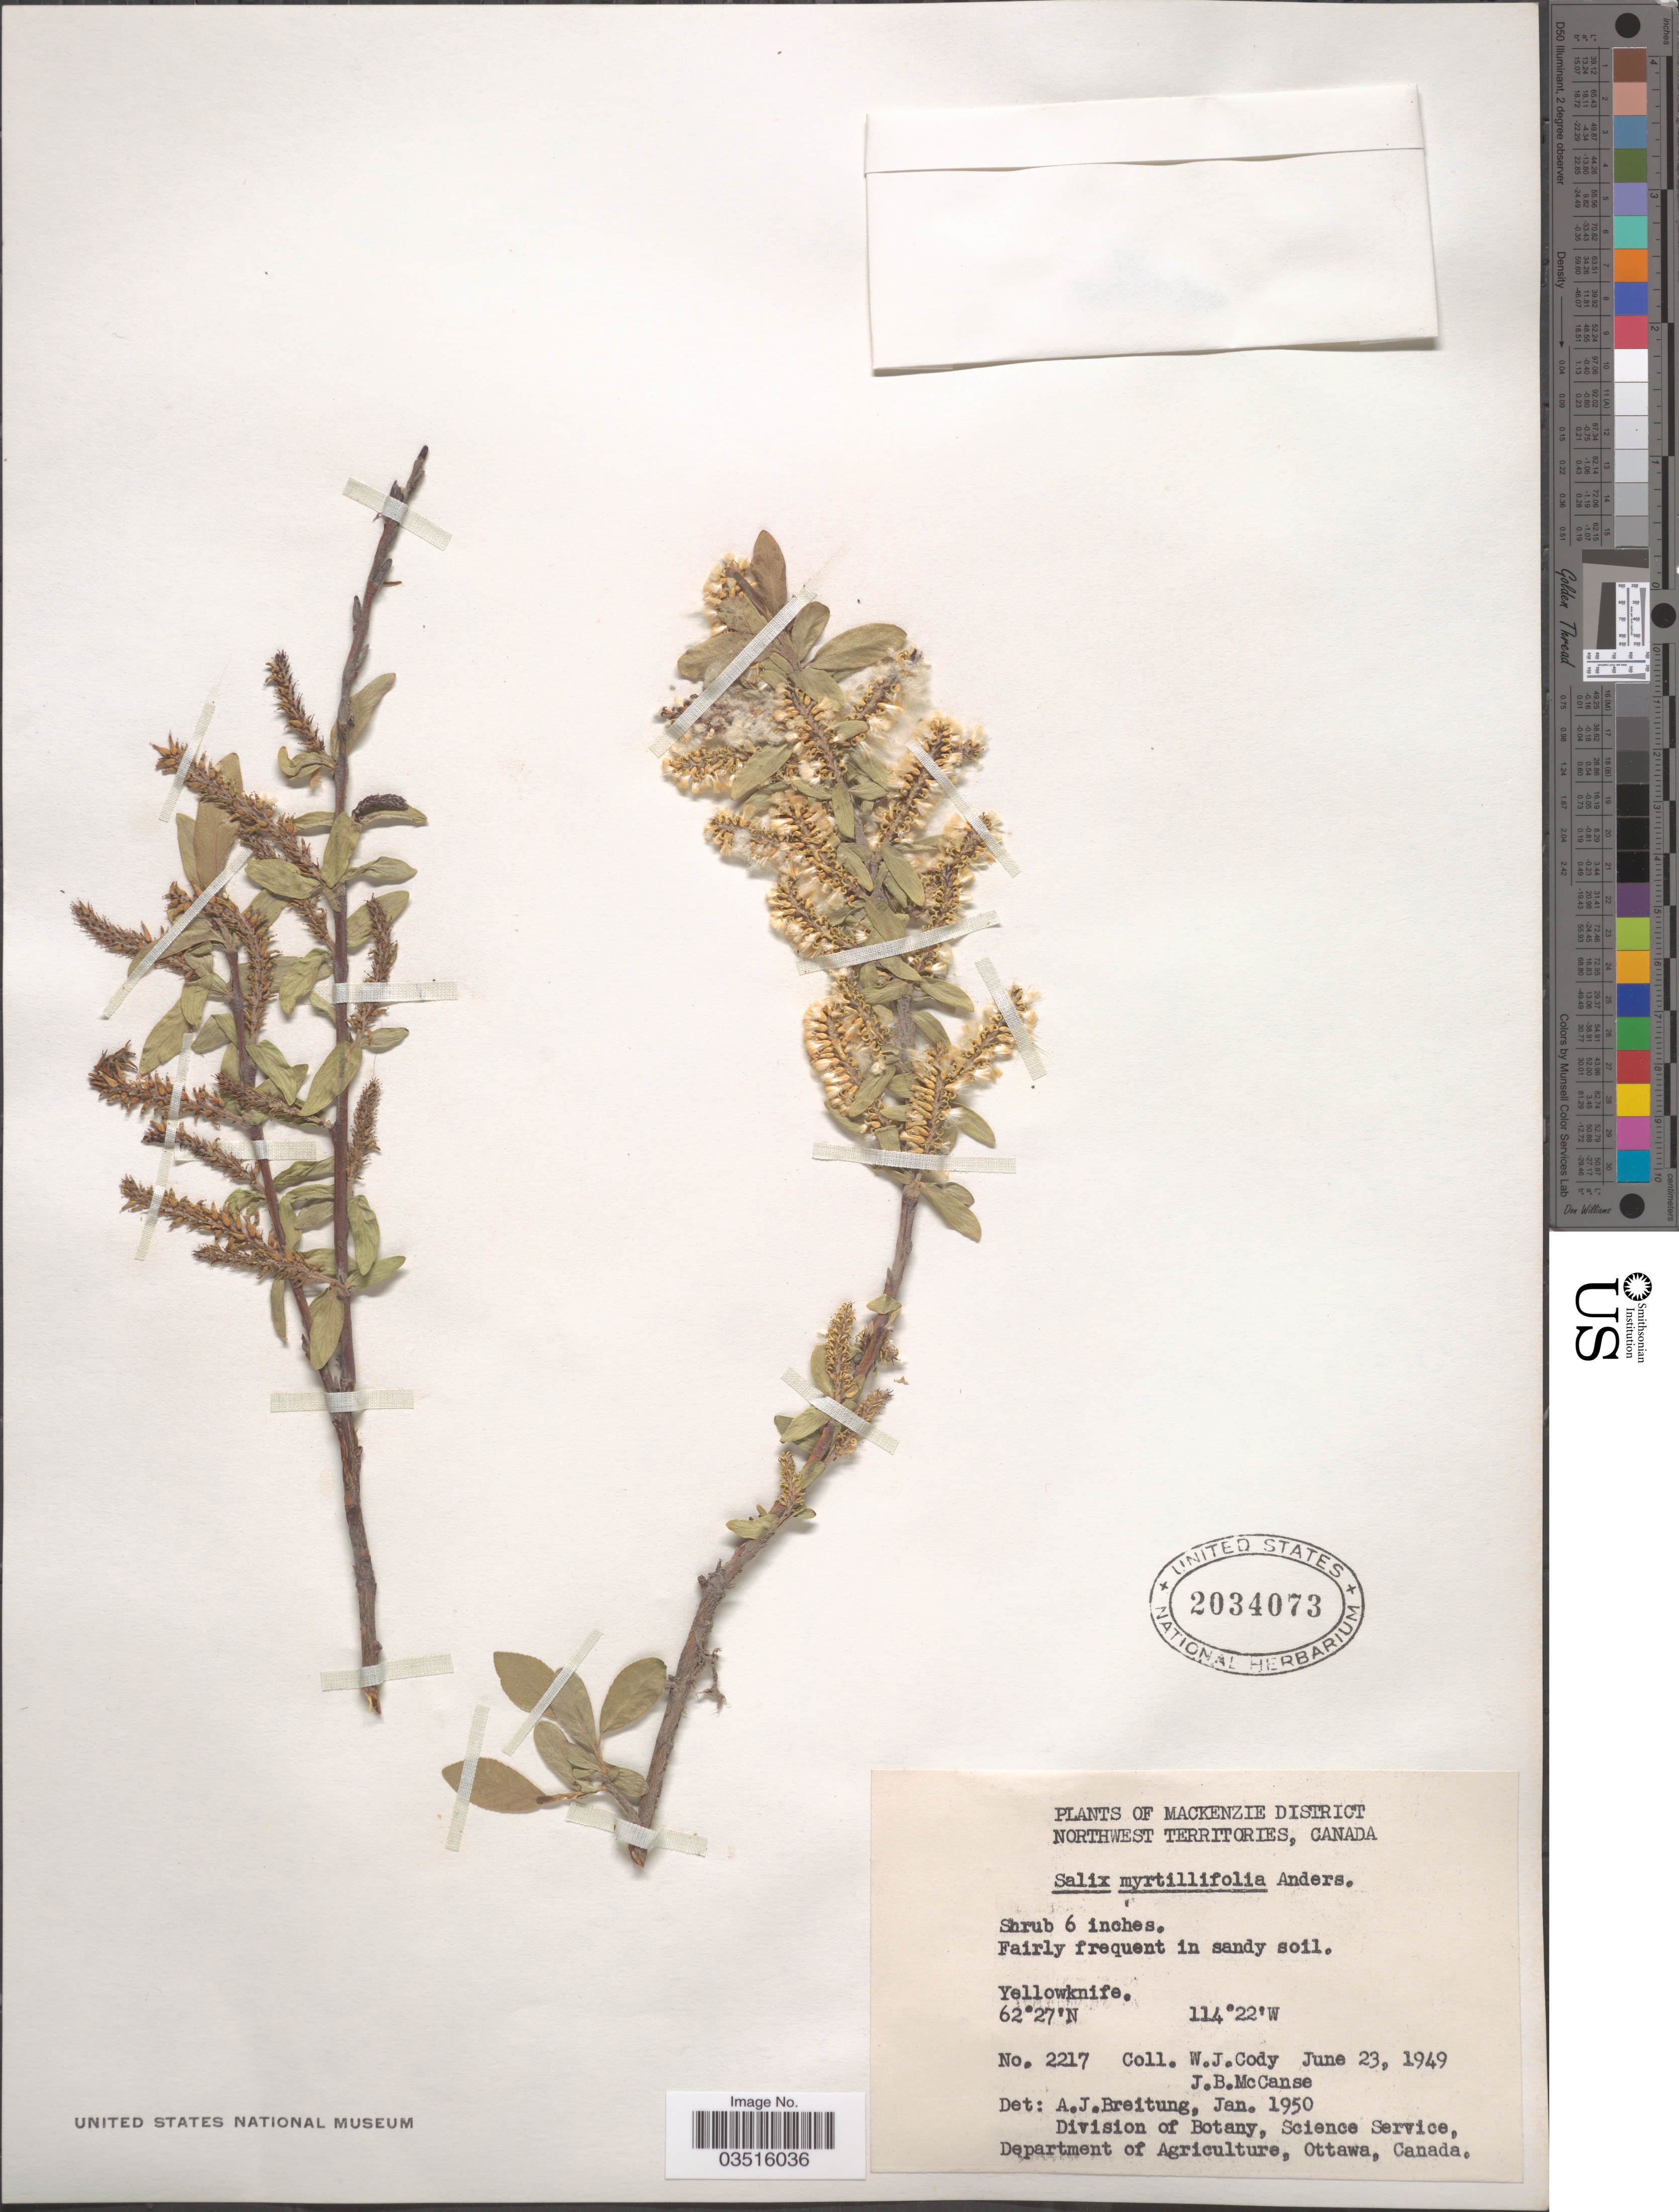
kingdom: Plantae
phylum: Tracheophyta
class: Magnoliopsida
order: Malpighiales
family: Salicaceae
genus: Salix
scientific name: Salix myrtillifolia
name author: Andersson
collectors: W. Cody & J. McCanse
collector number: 2217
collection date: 1949-06-23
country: Canada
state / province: Northwest Territories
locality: Mackenzie District. Yellowknife.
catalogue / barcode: US 2034073